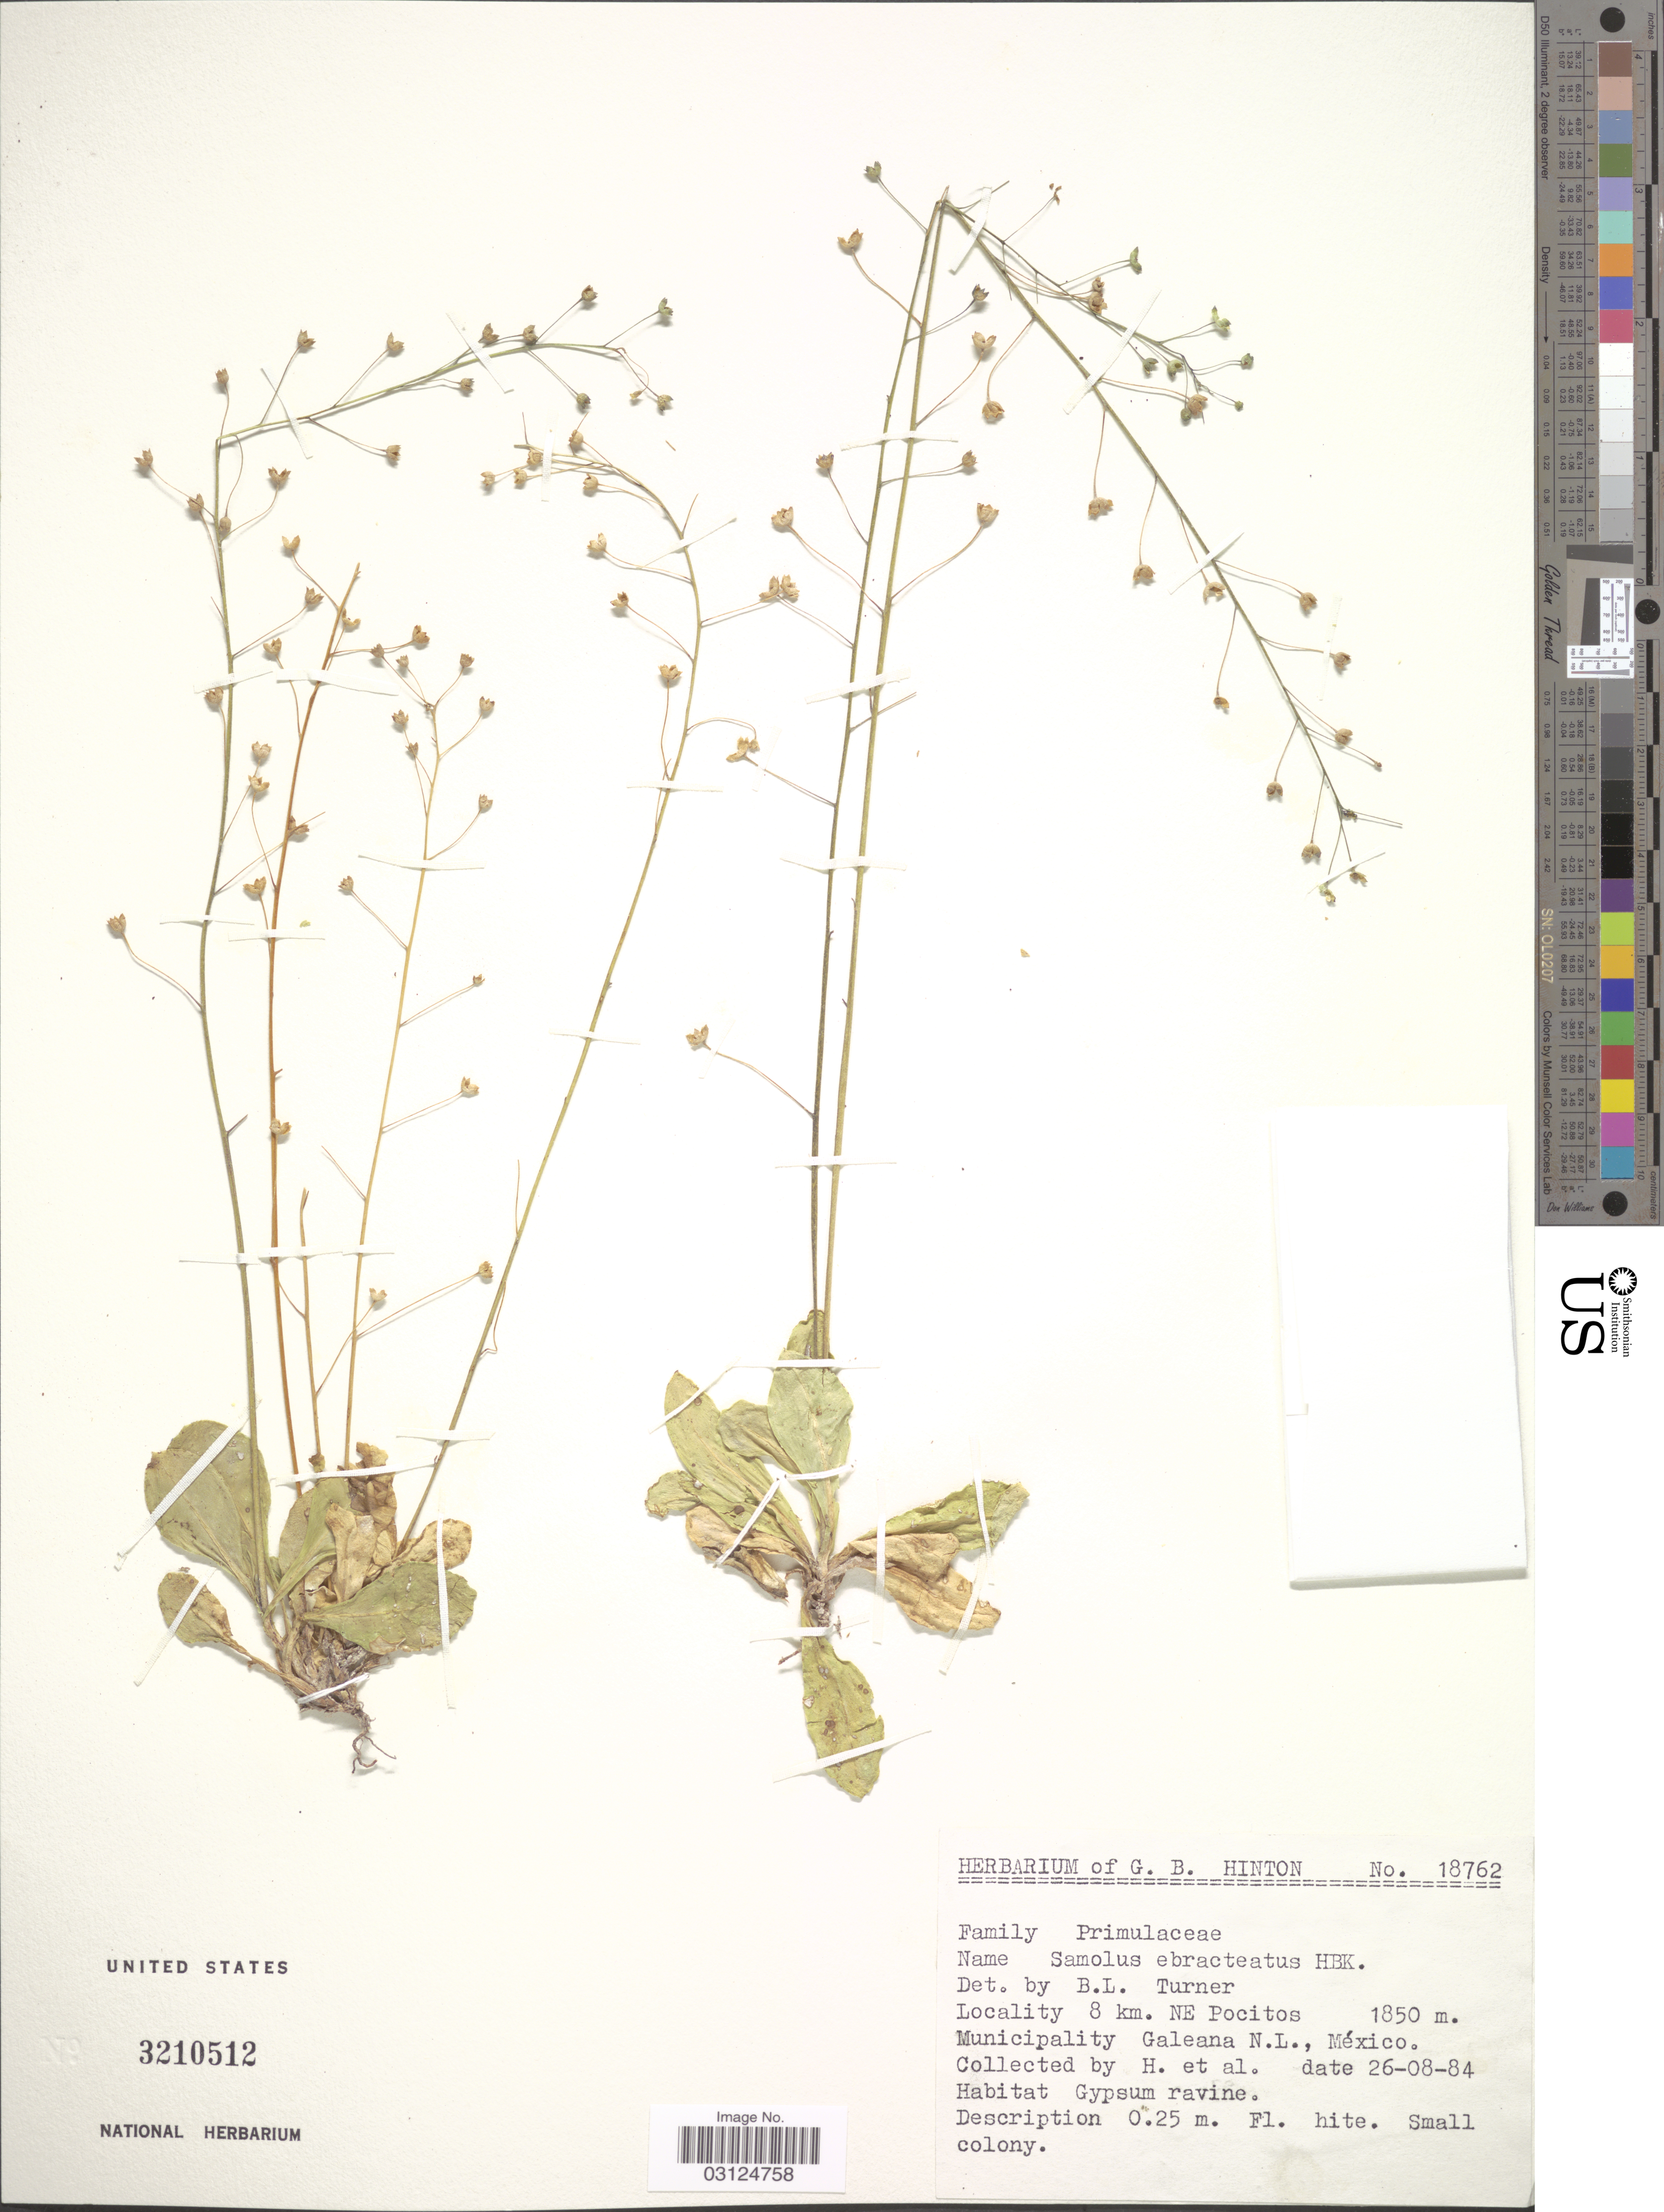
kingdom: Plantae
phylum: Tracheophyta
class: Magnoliopsida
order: Ericales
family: Primulaceae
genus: Samolus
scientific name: Samolus ebracteatus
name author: Kunth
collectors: G. B. Hinton & et al.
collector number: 18762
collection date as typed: Transcribed d/m/y: 26/8/84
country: Mexico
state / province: Nuevo León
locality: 8 km. NE Pocitos. Municipality Galeana N.L.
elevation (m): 1850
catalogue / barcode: US 3210512